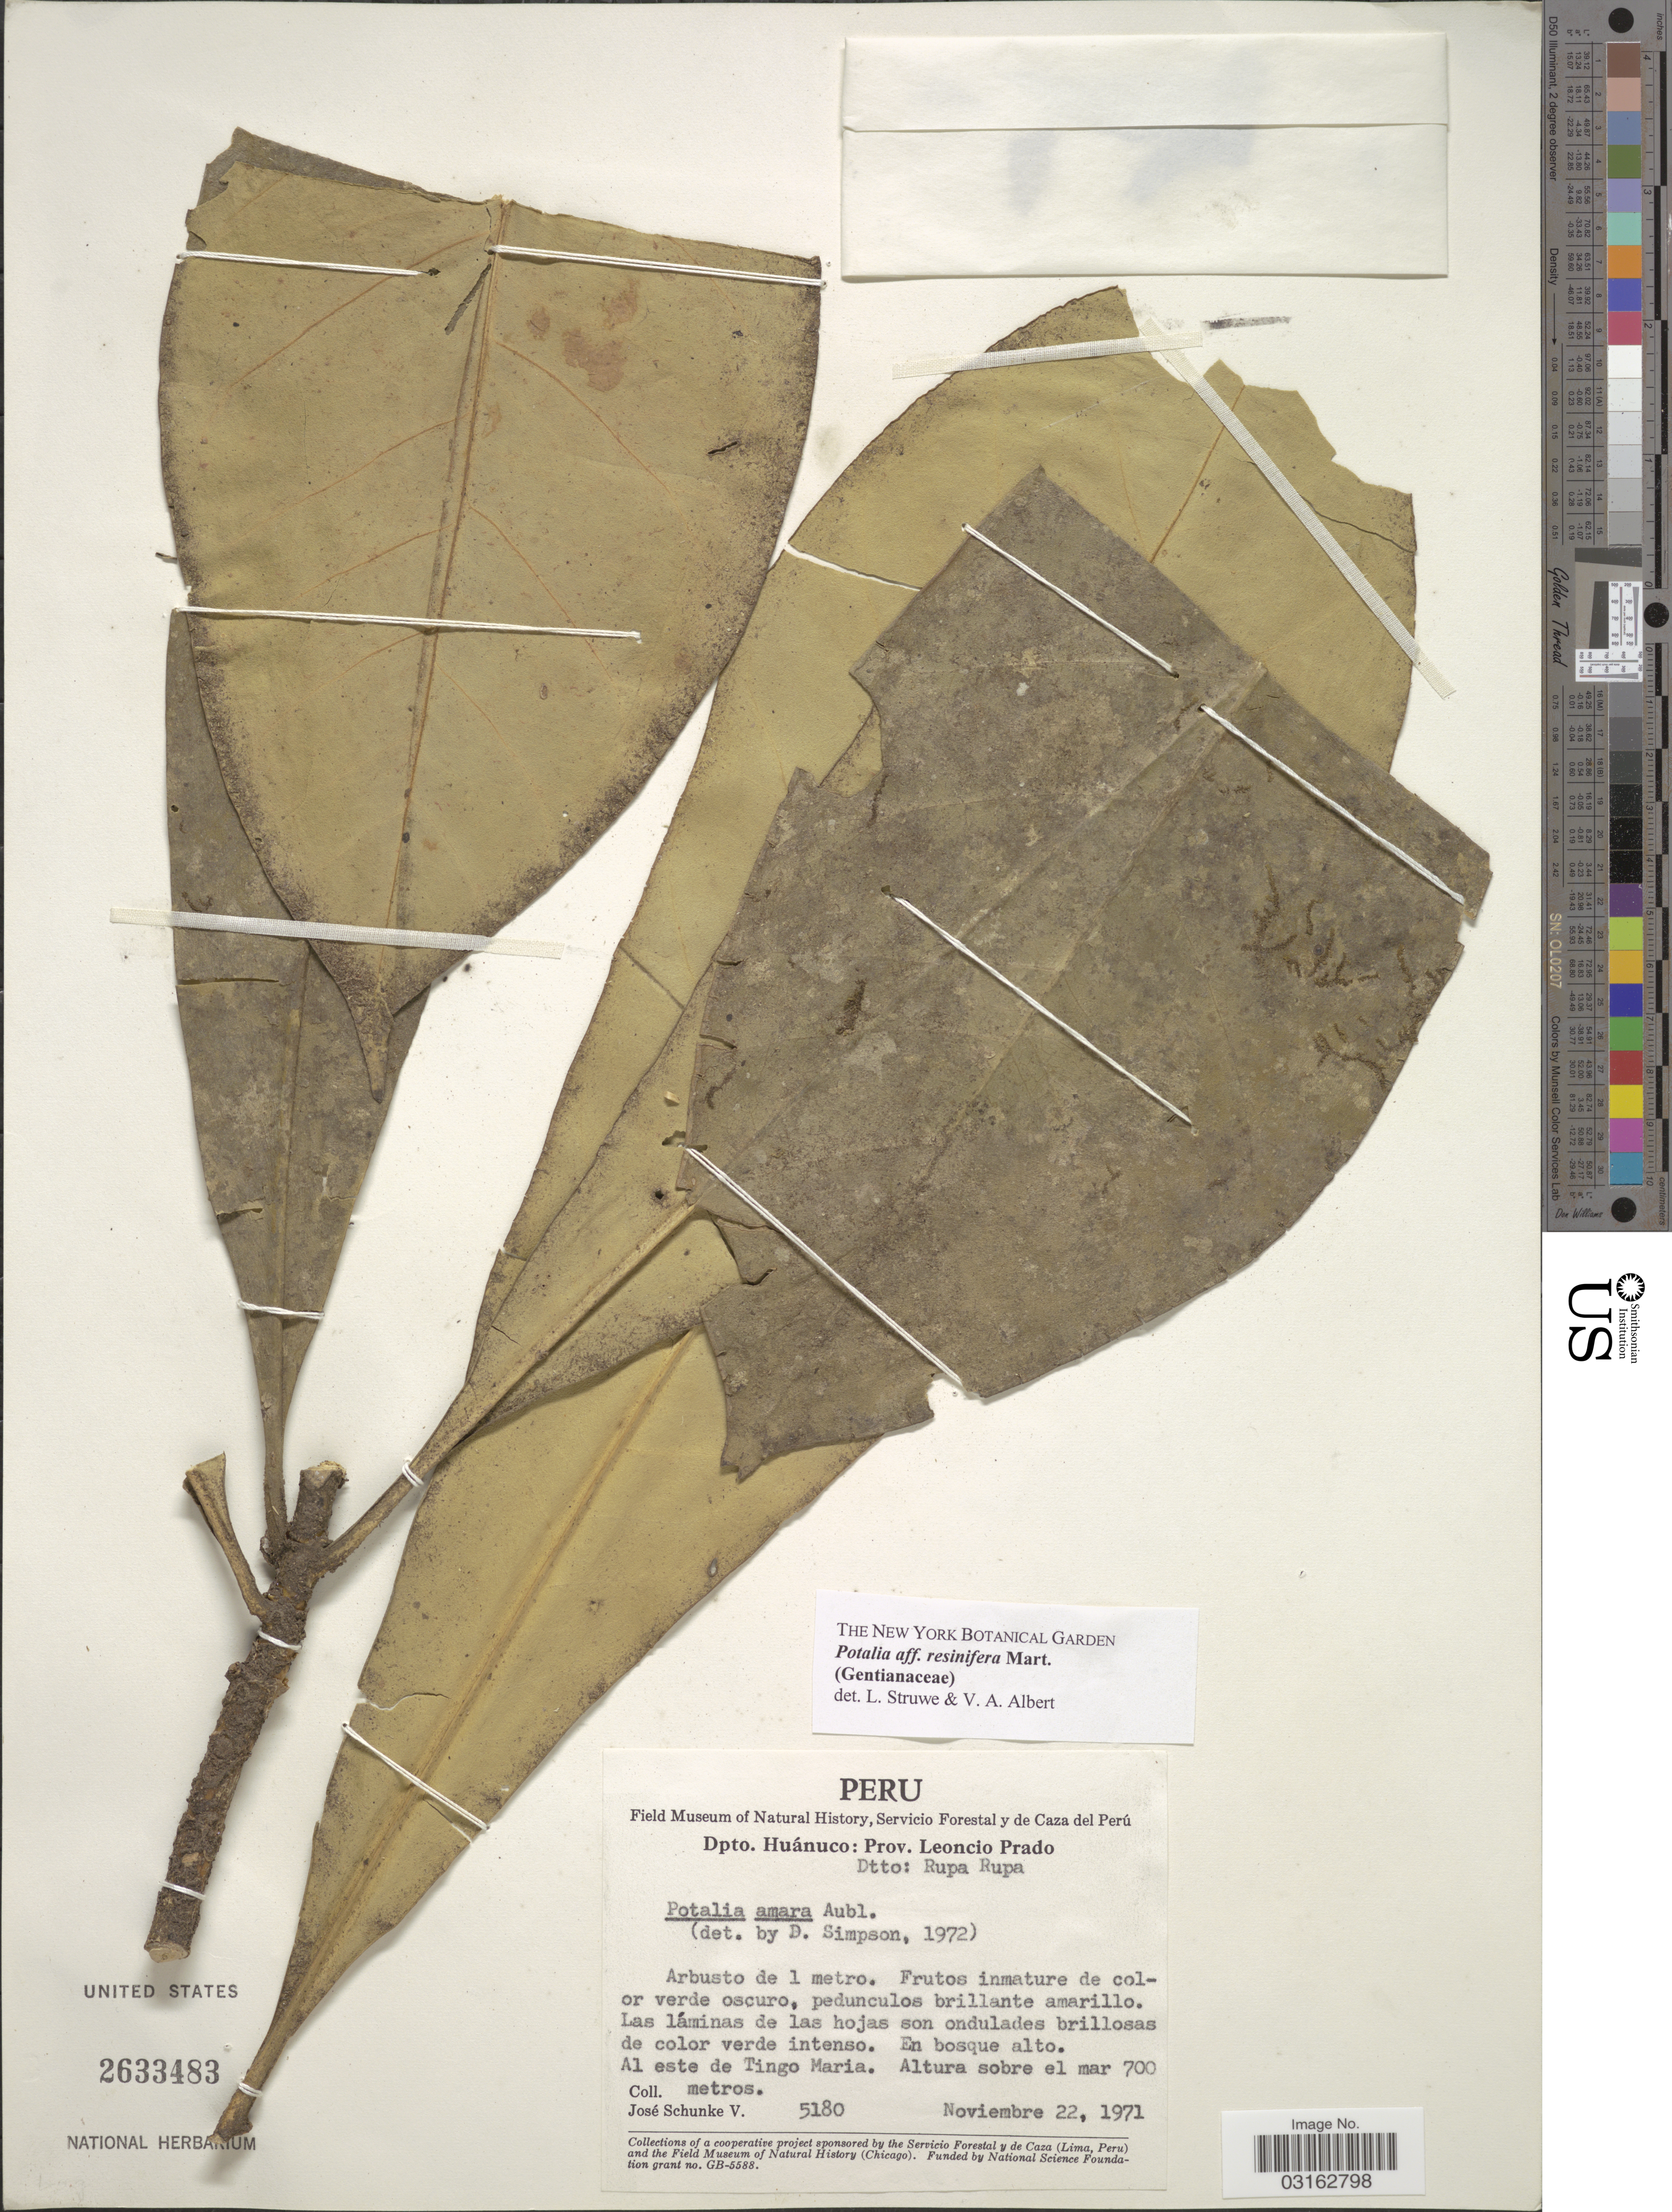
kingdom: Plantae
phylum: Tracheophyta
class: Magnoliopsida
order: Gentianales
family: Gentianaceae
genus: Potalia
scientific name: Potalia resinifera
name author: Mart.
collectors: J. Schunke Vigo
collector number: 5180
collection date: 1971-11-22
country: Peru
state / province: Huánuco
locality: Dpto. Huánuco: Prov. Leoncio Prado, Dtto: Rupa Rupa, Al este de Tingo Maria.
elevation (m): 700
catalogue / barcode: US 2633483